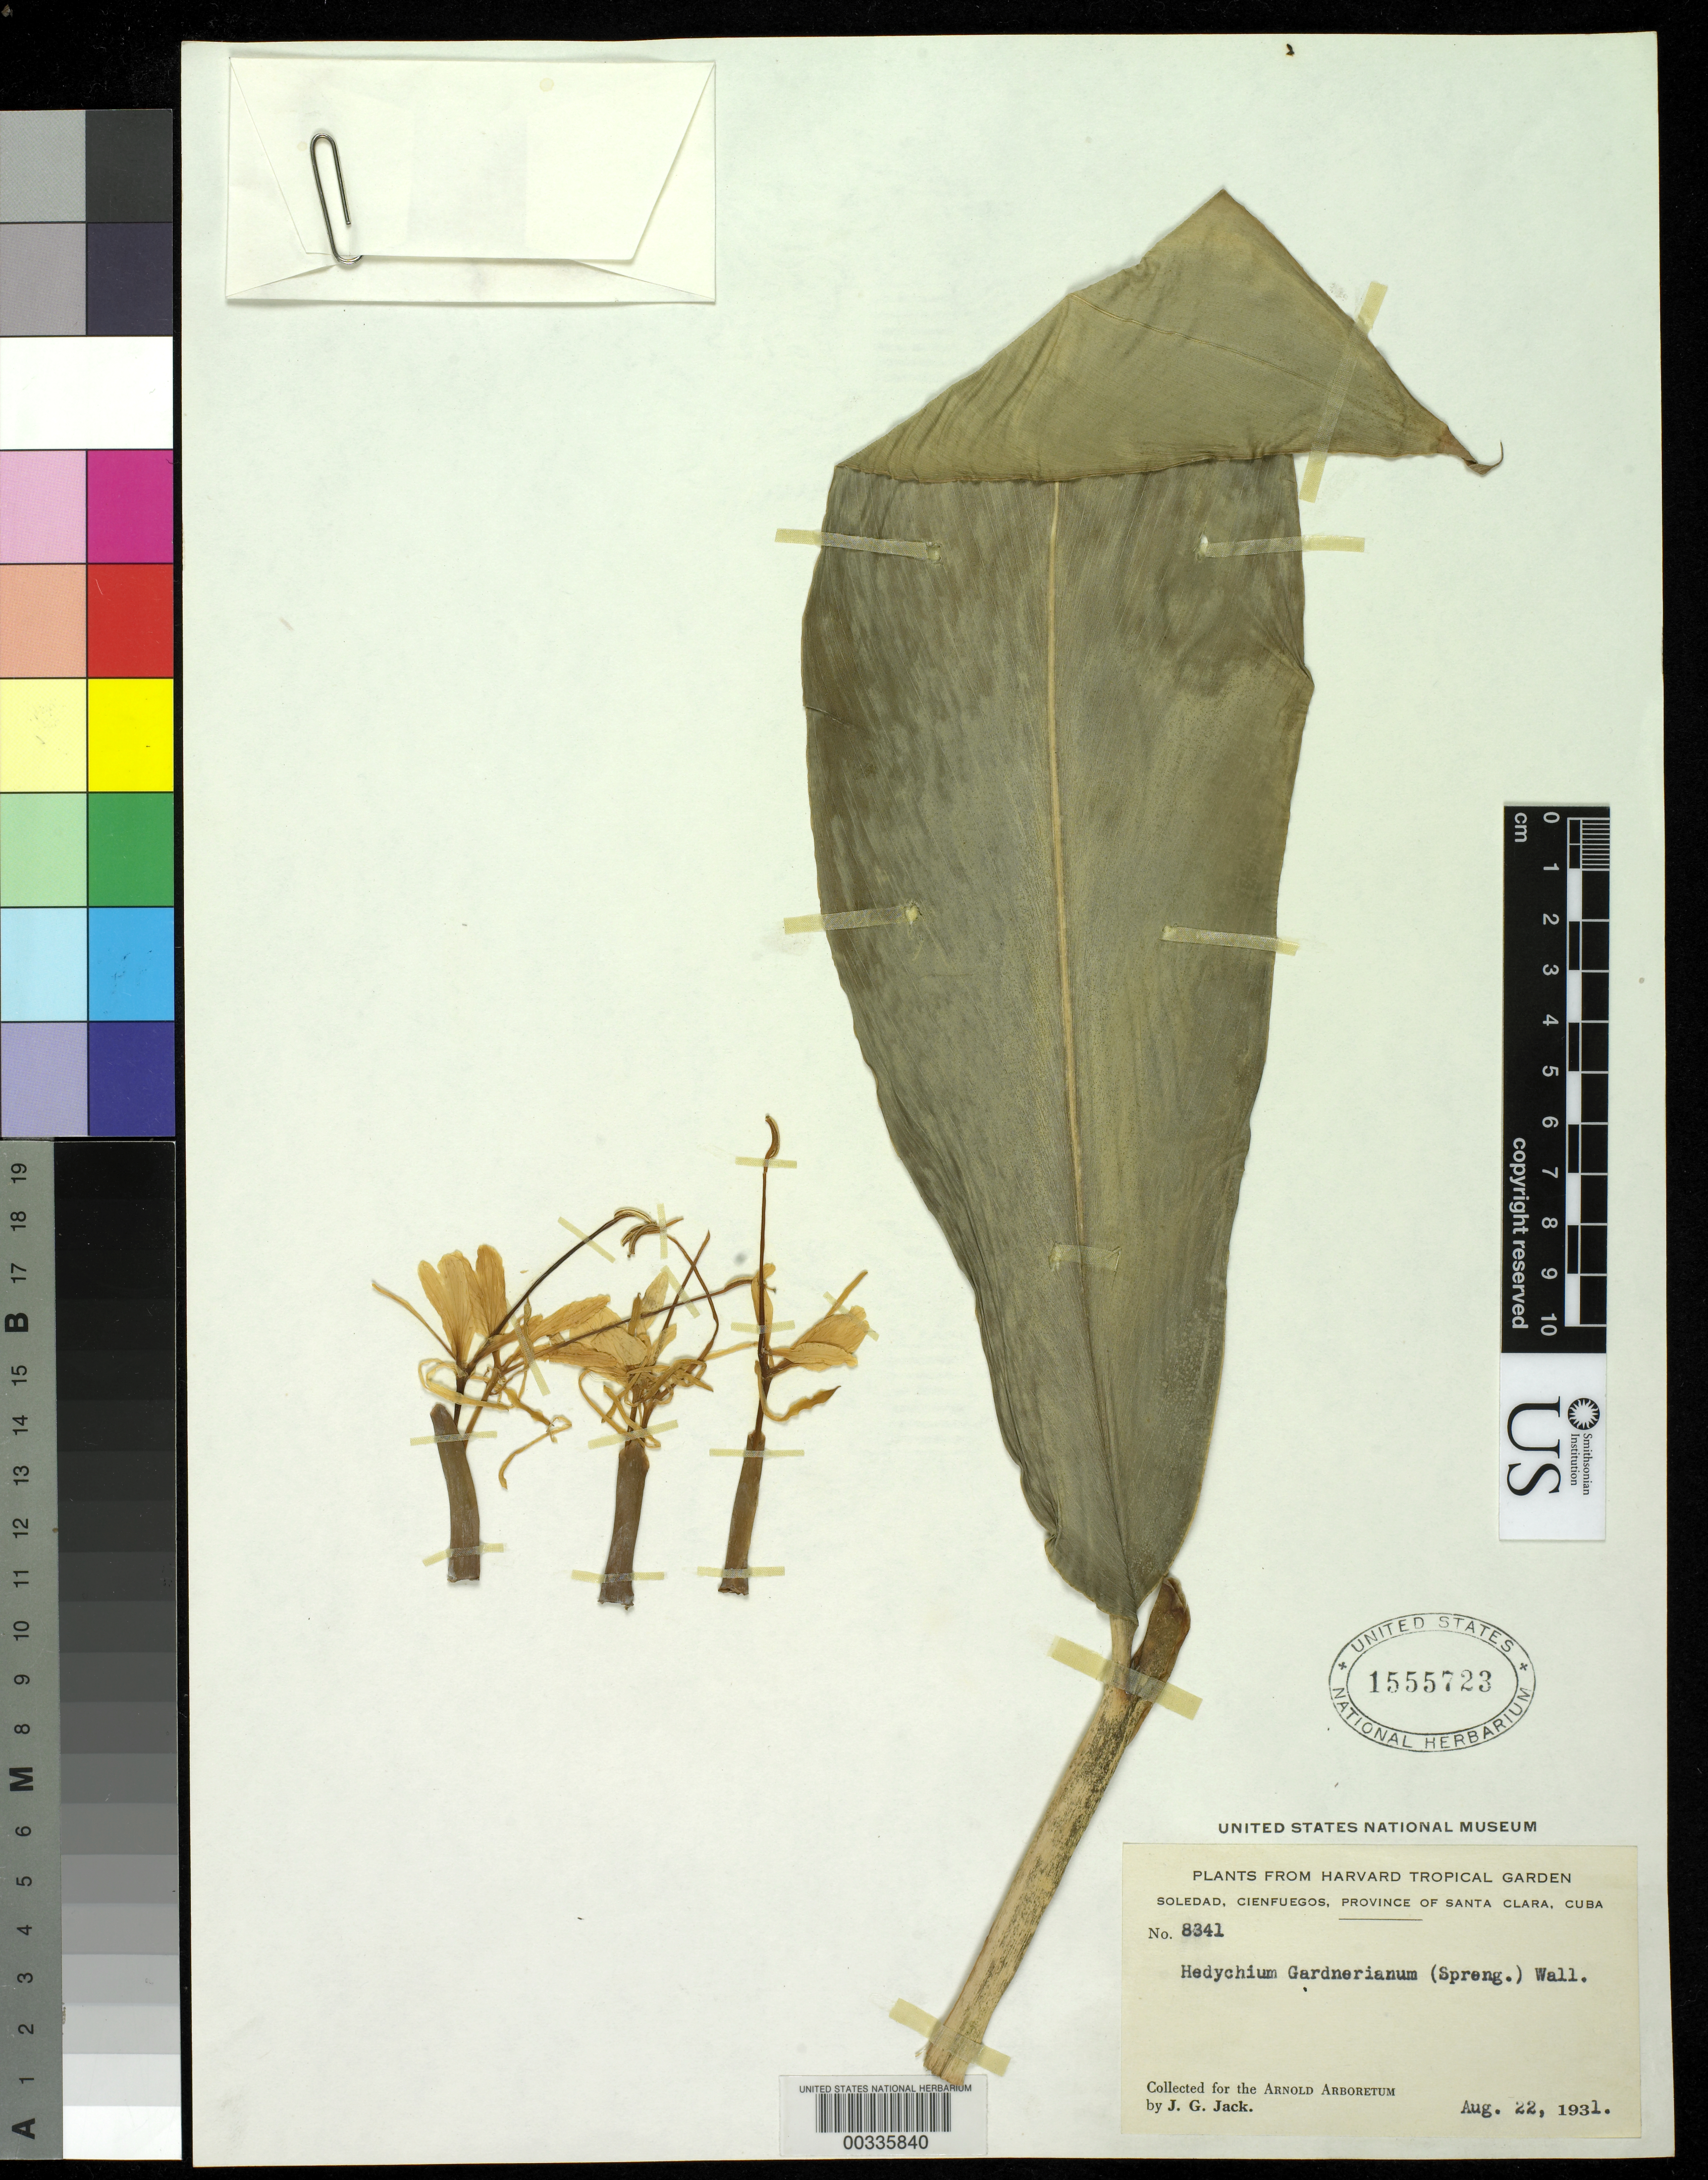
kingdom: Plantae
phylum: Tracheophyta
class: Liliopsida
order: Zingiberales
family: Zingiberaceae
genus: Hedychium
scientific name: Hedychium flavum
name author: Roxb.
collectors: E. J. Marcano F.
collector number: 4587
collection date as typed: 28 Jan 1962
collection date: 1962-01-28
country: Dominican Republic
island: Hispaniola Island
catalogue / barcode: US 2563300